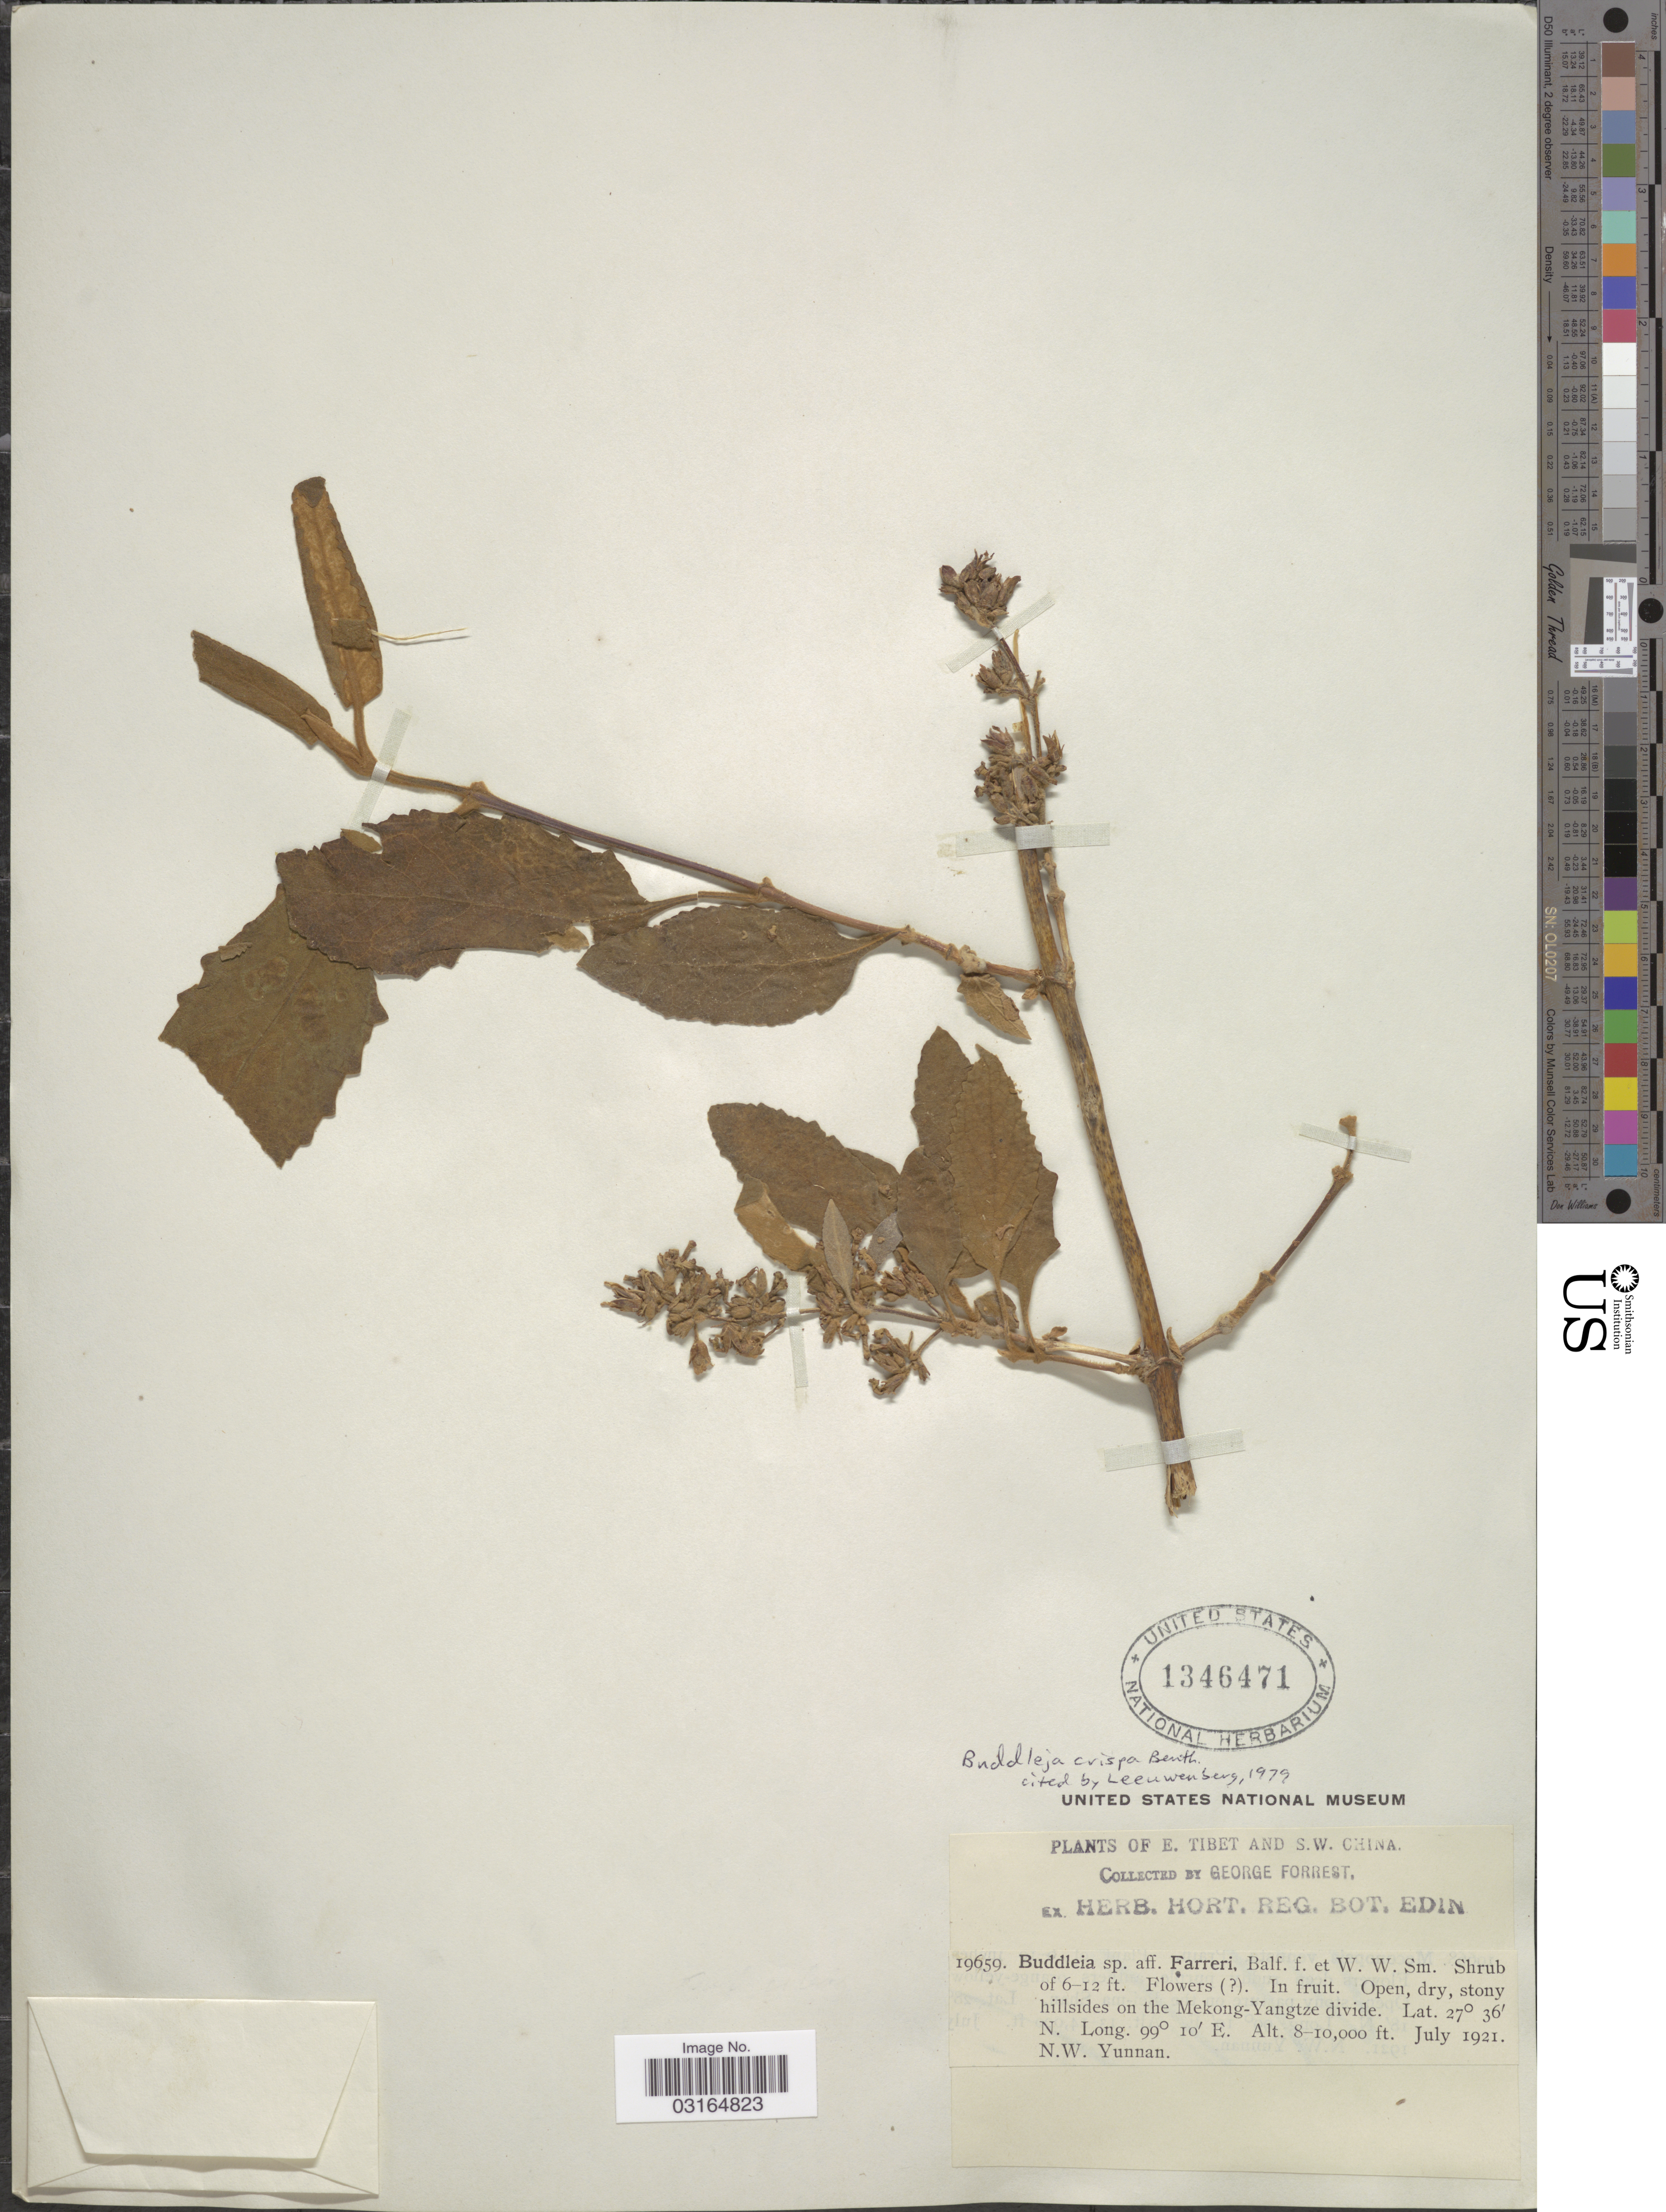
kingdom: Plantae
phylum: Tracheophyta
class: Magnoliopsida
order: Lamiales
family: Scrophulariaceae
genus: Buddleja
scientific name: Buddleja crispa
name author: Benth.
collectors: G. Forrest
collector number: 19659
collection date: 1921-07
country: China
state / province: Yunnan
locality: E. Tibet and S.W. China. Open, dry, stony hillsides on the Mekong-Yangtze divide. N.W. Yunnan.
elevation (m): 2438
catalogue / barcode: US 1346471